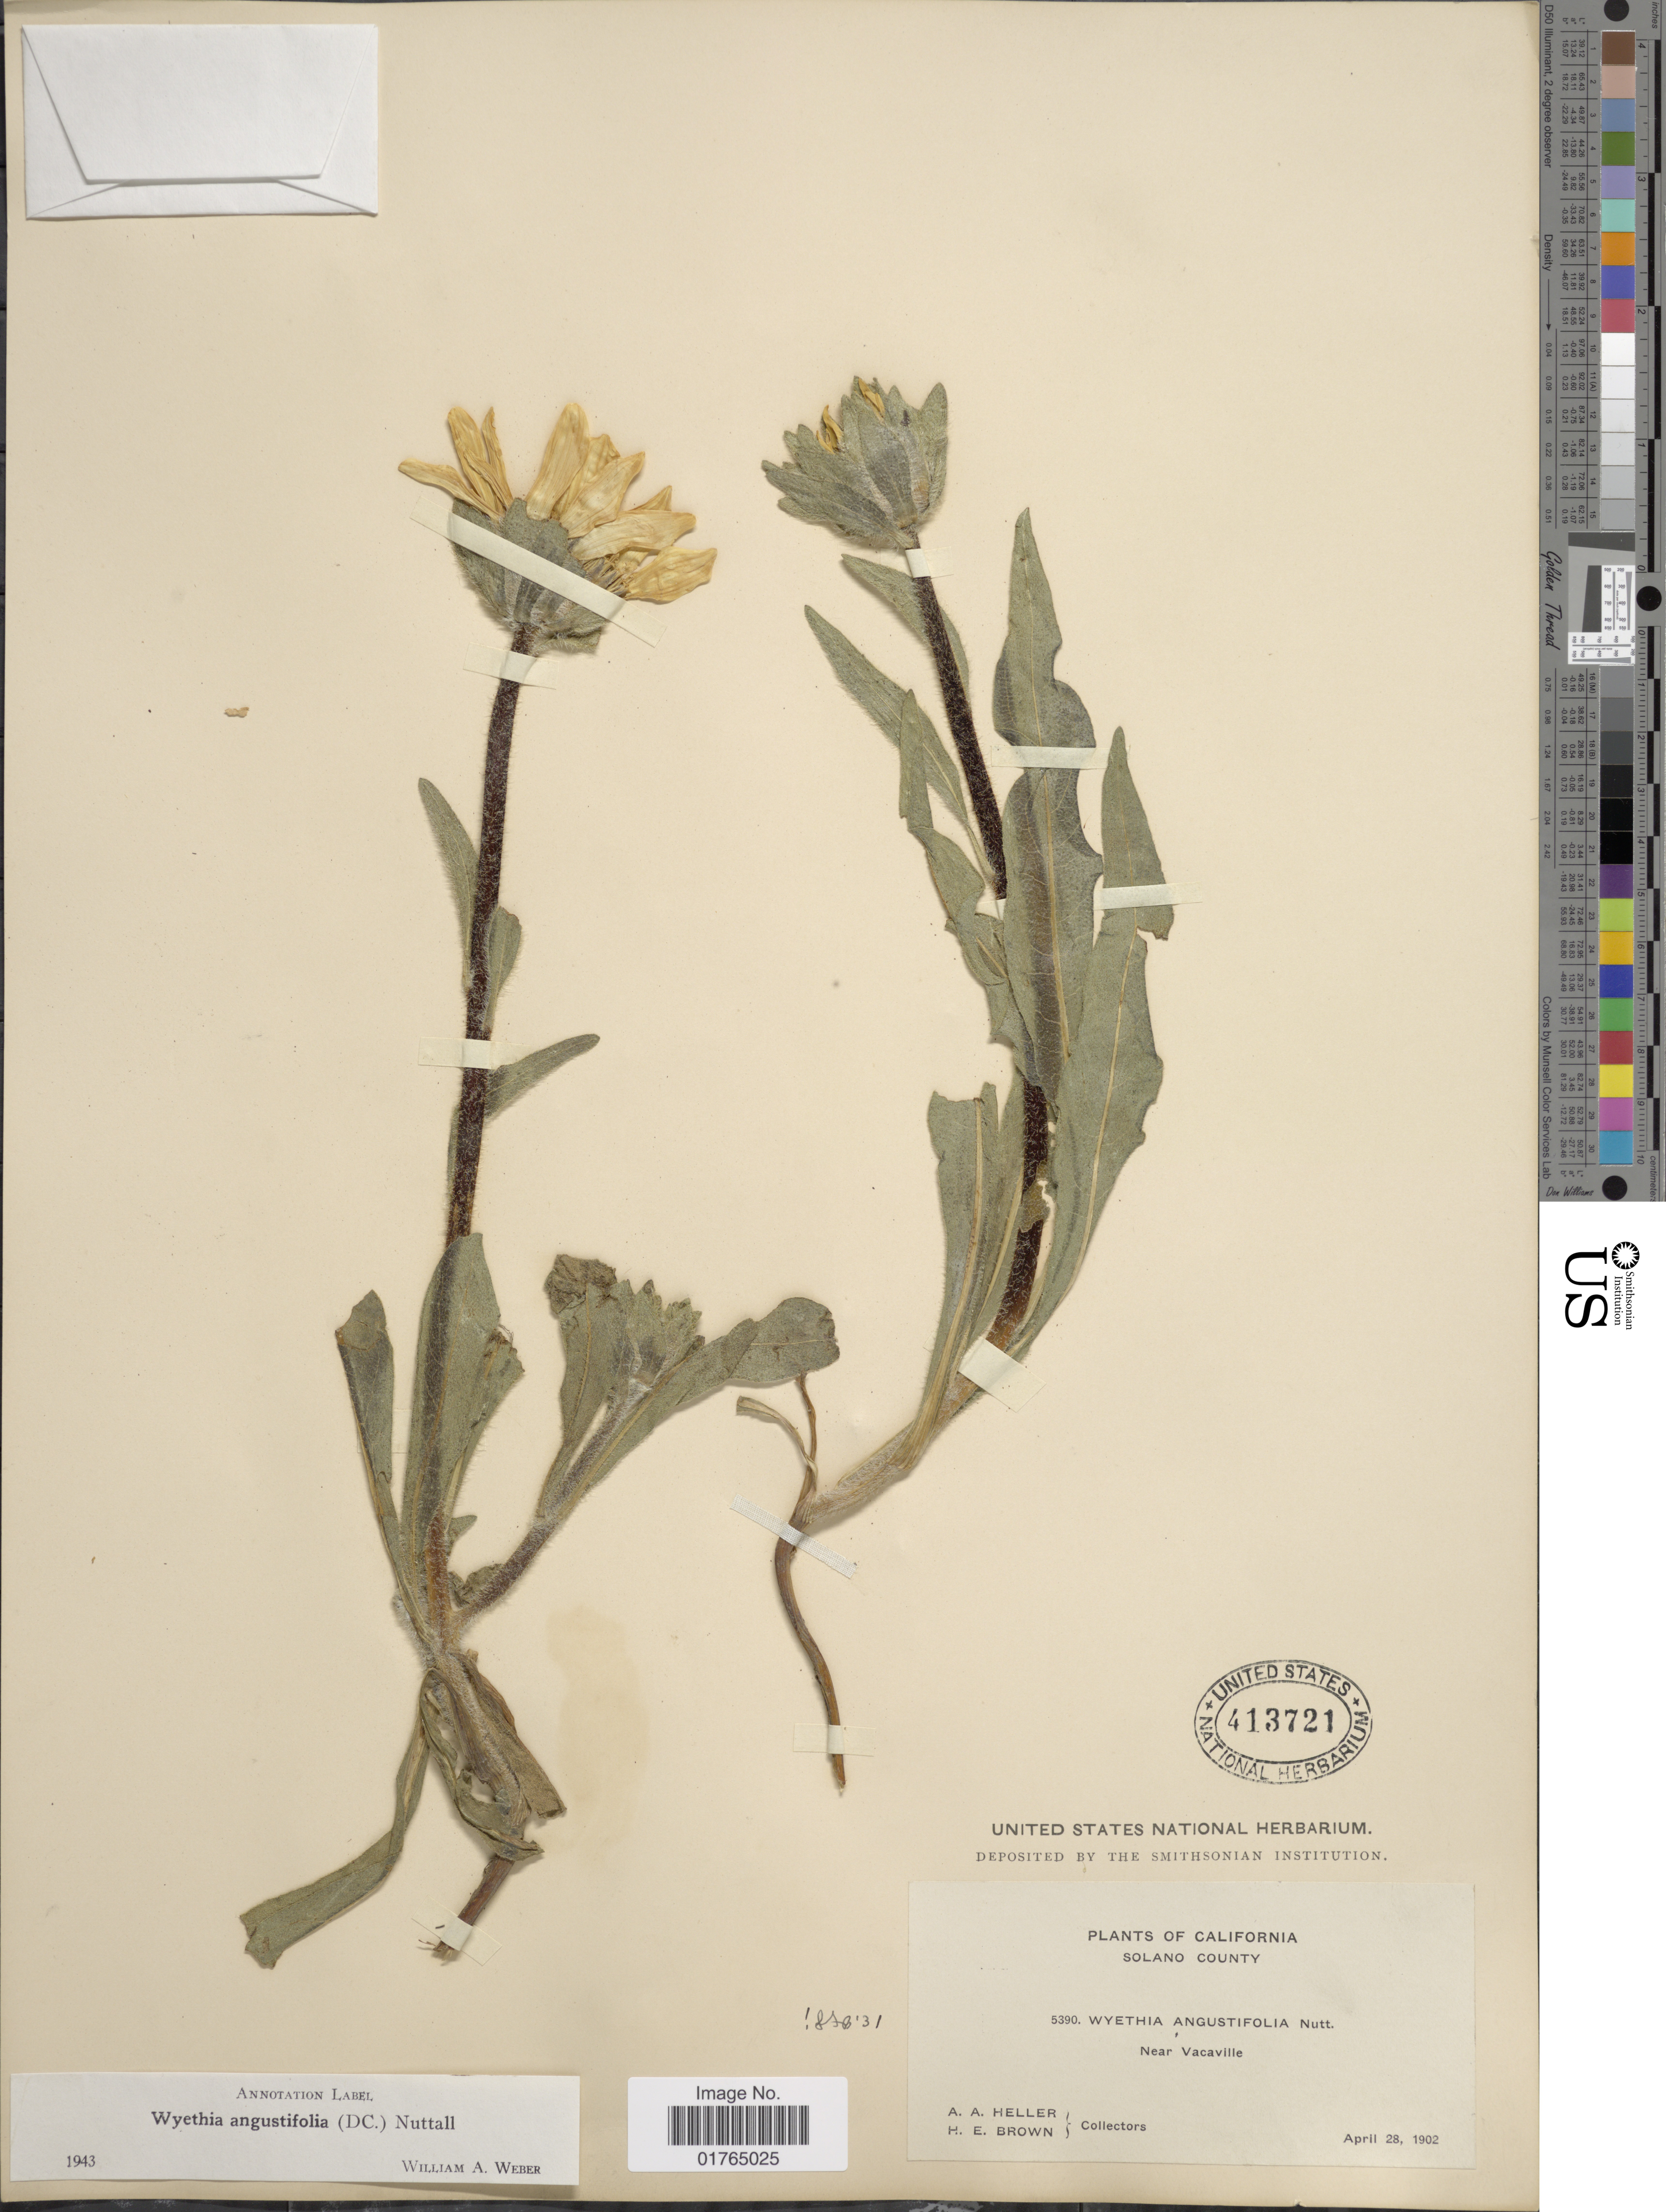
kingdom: Plantae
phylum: Tracheophyta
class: Magnoliopsida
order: Asterales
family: Asteraceae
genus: Wyethia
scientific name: Wyethia angustifolia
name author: (DC.) Nutt.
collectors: A. A. Heller & H. E. Brown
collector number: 5390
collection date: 1902-04-28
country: United States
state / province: California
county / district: Solano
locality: Solano County, near Vacaville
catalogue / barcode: US 413721